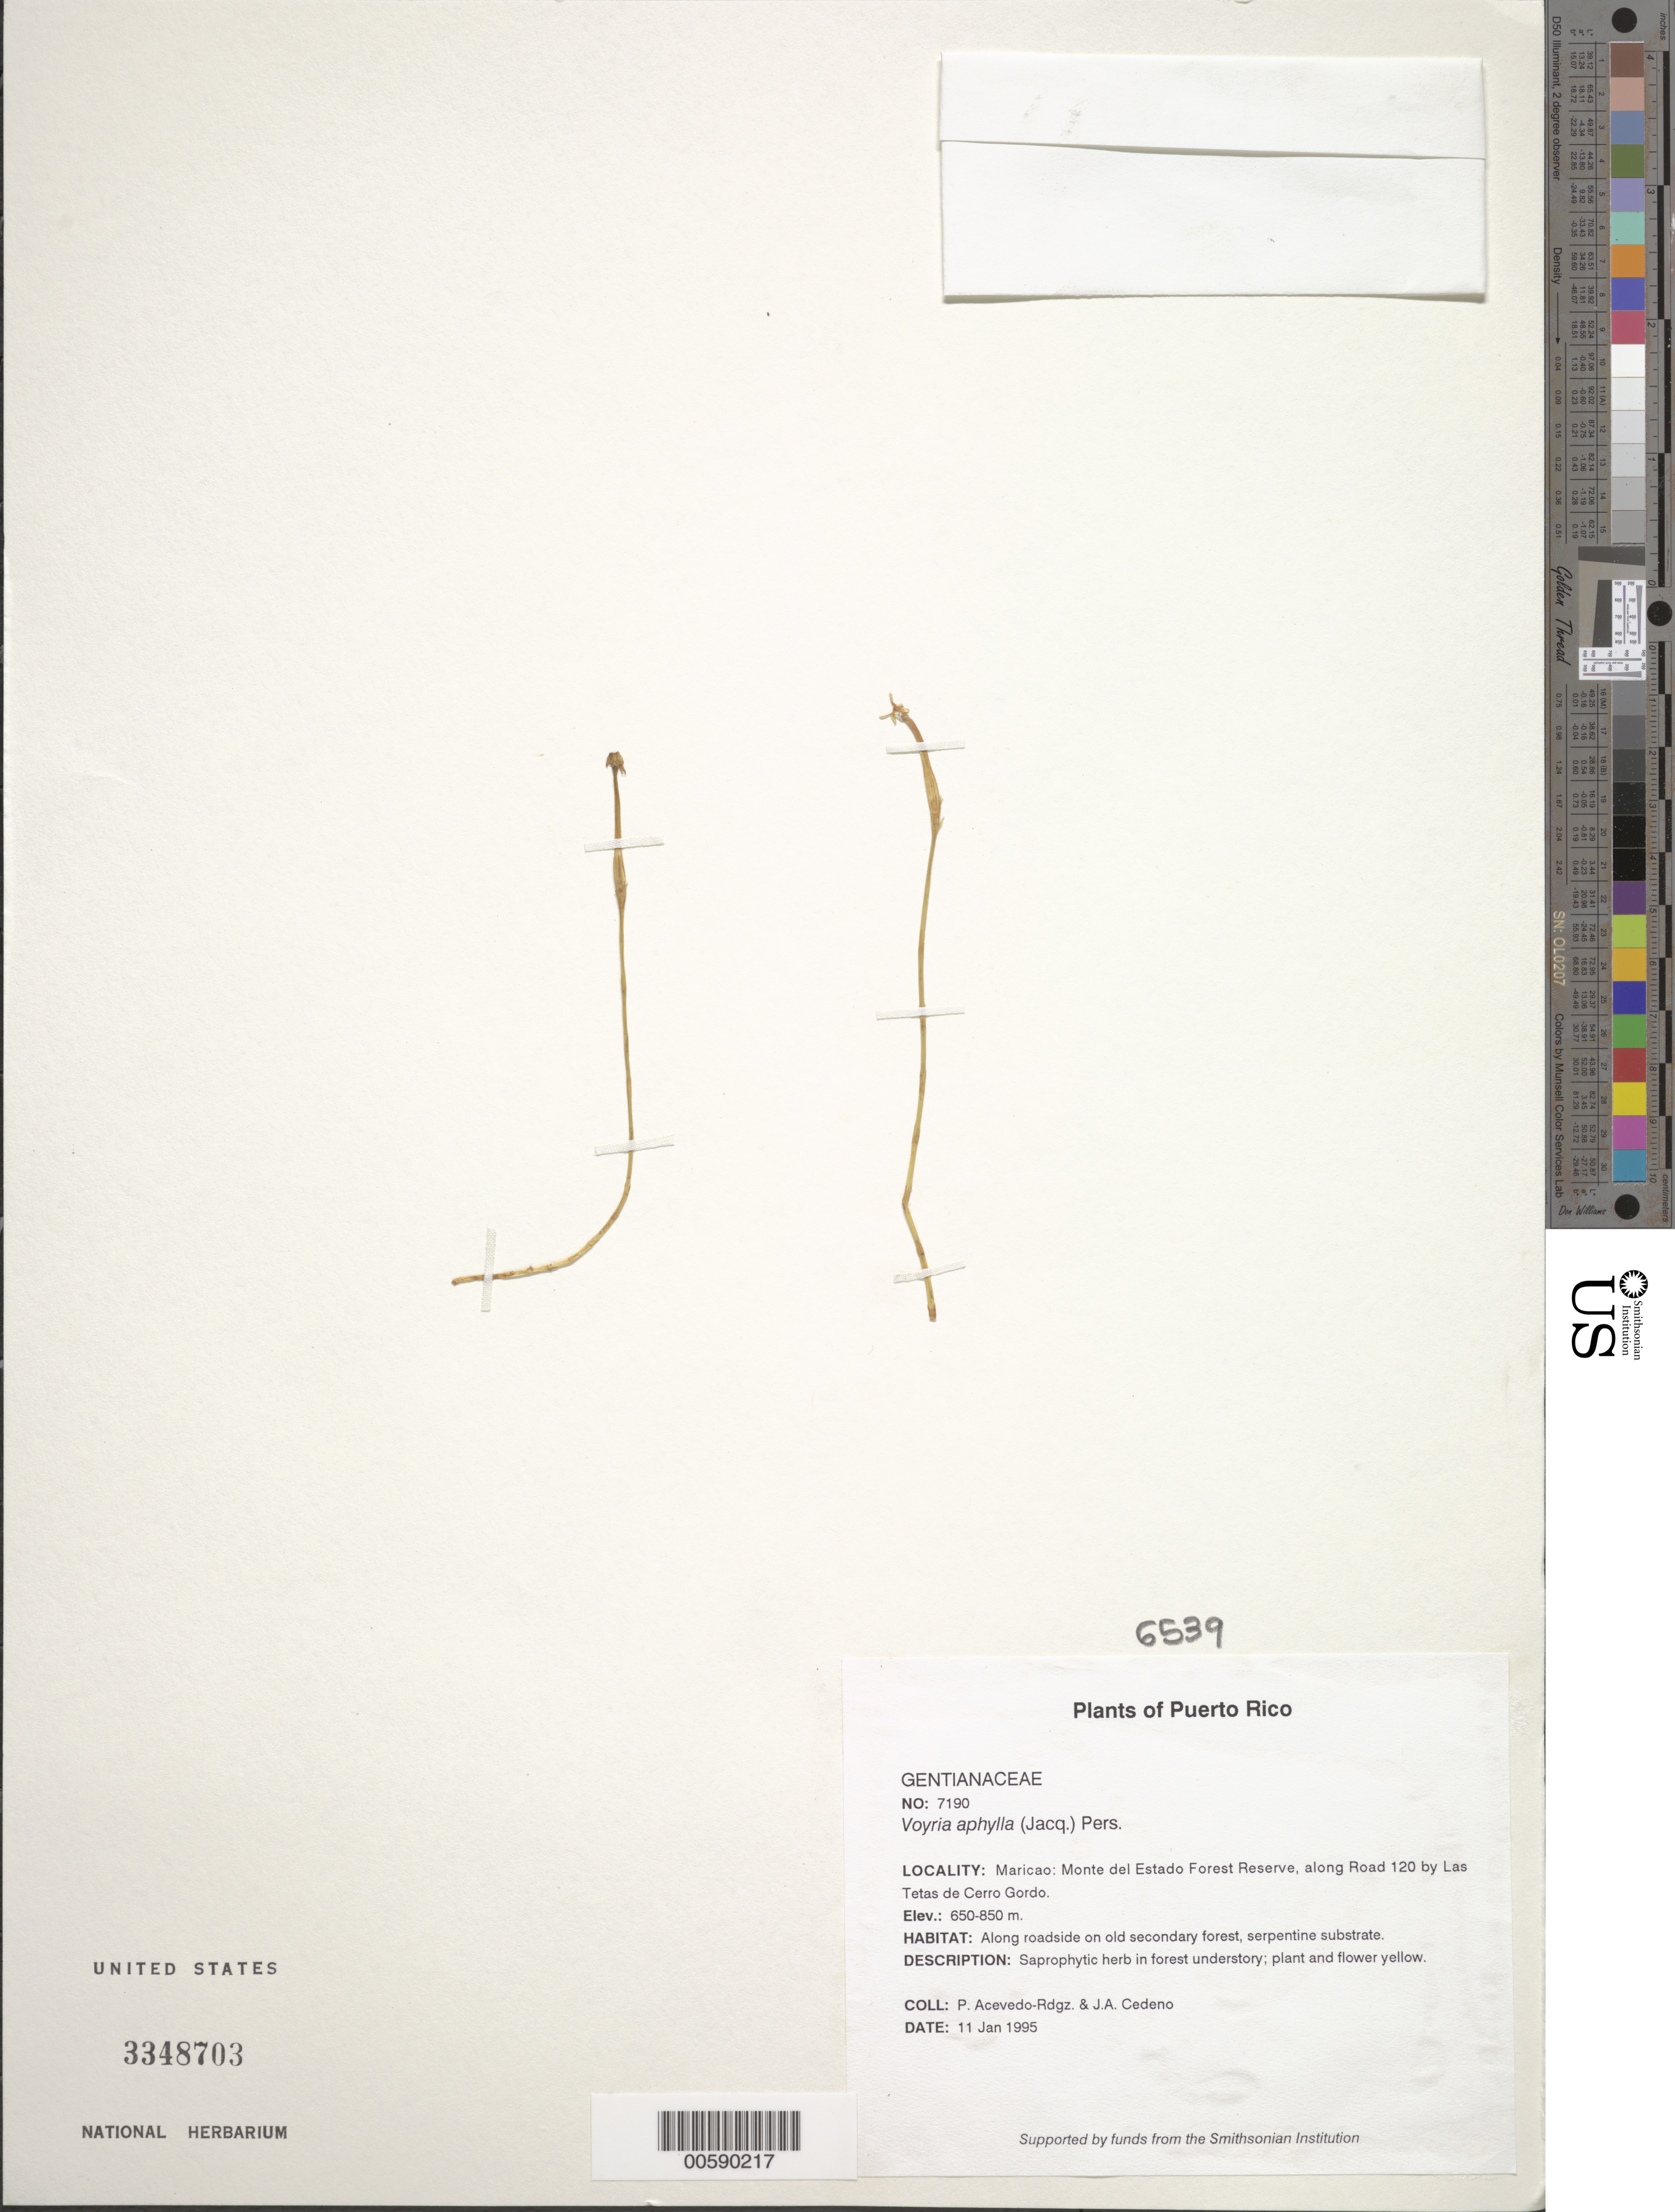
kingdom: Plantae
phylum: Tracheophyta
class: Magnoliopsida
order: Gentianales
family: Gentianaceae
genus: Voyria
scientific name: Voyria aphylla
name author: (Jacq.) Pers.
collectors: P. Acevedo-Rodr. & J. A. Cedeño M.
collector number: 7190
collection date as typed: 11 Jan 1995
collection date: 1995-01-11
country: Puerto Rico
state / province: Maricao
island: Puerto Rico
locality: Maricao: Monte del Estado Forest Reserve, along Road 120 by Las Tetas de Cerro Gordo.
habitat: Along roadside on old secondary forest, serpentine substrate.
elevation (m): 650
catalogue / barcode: US 3348703